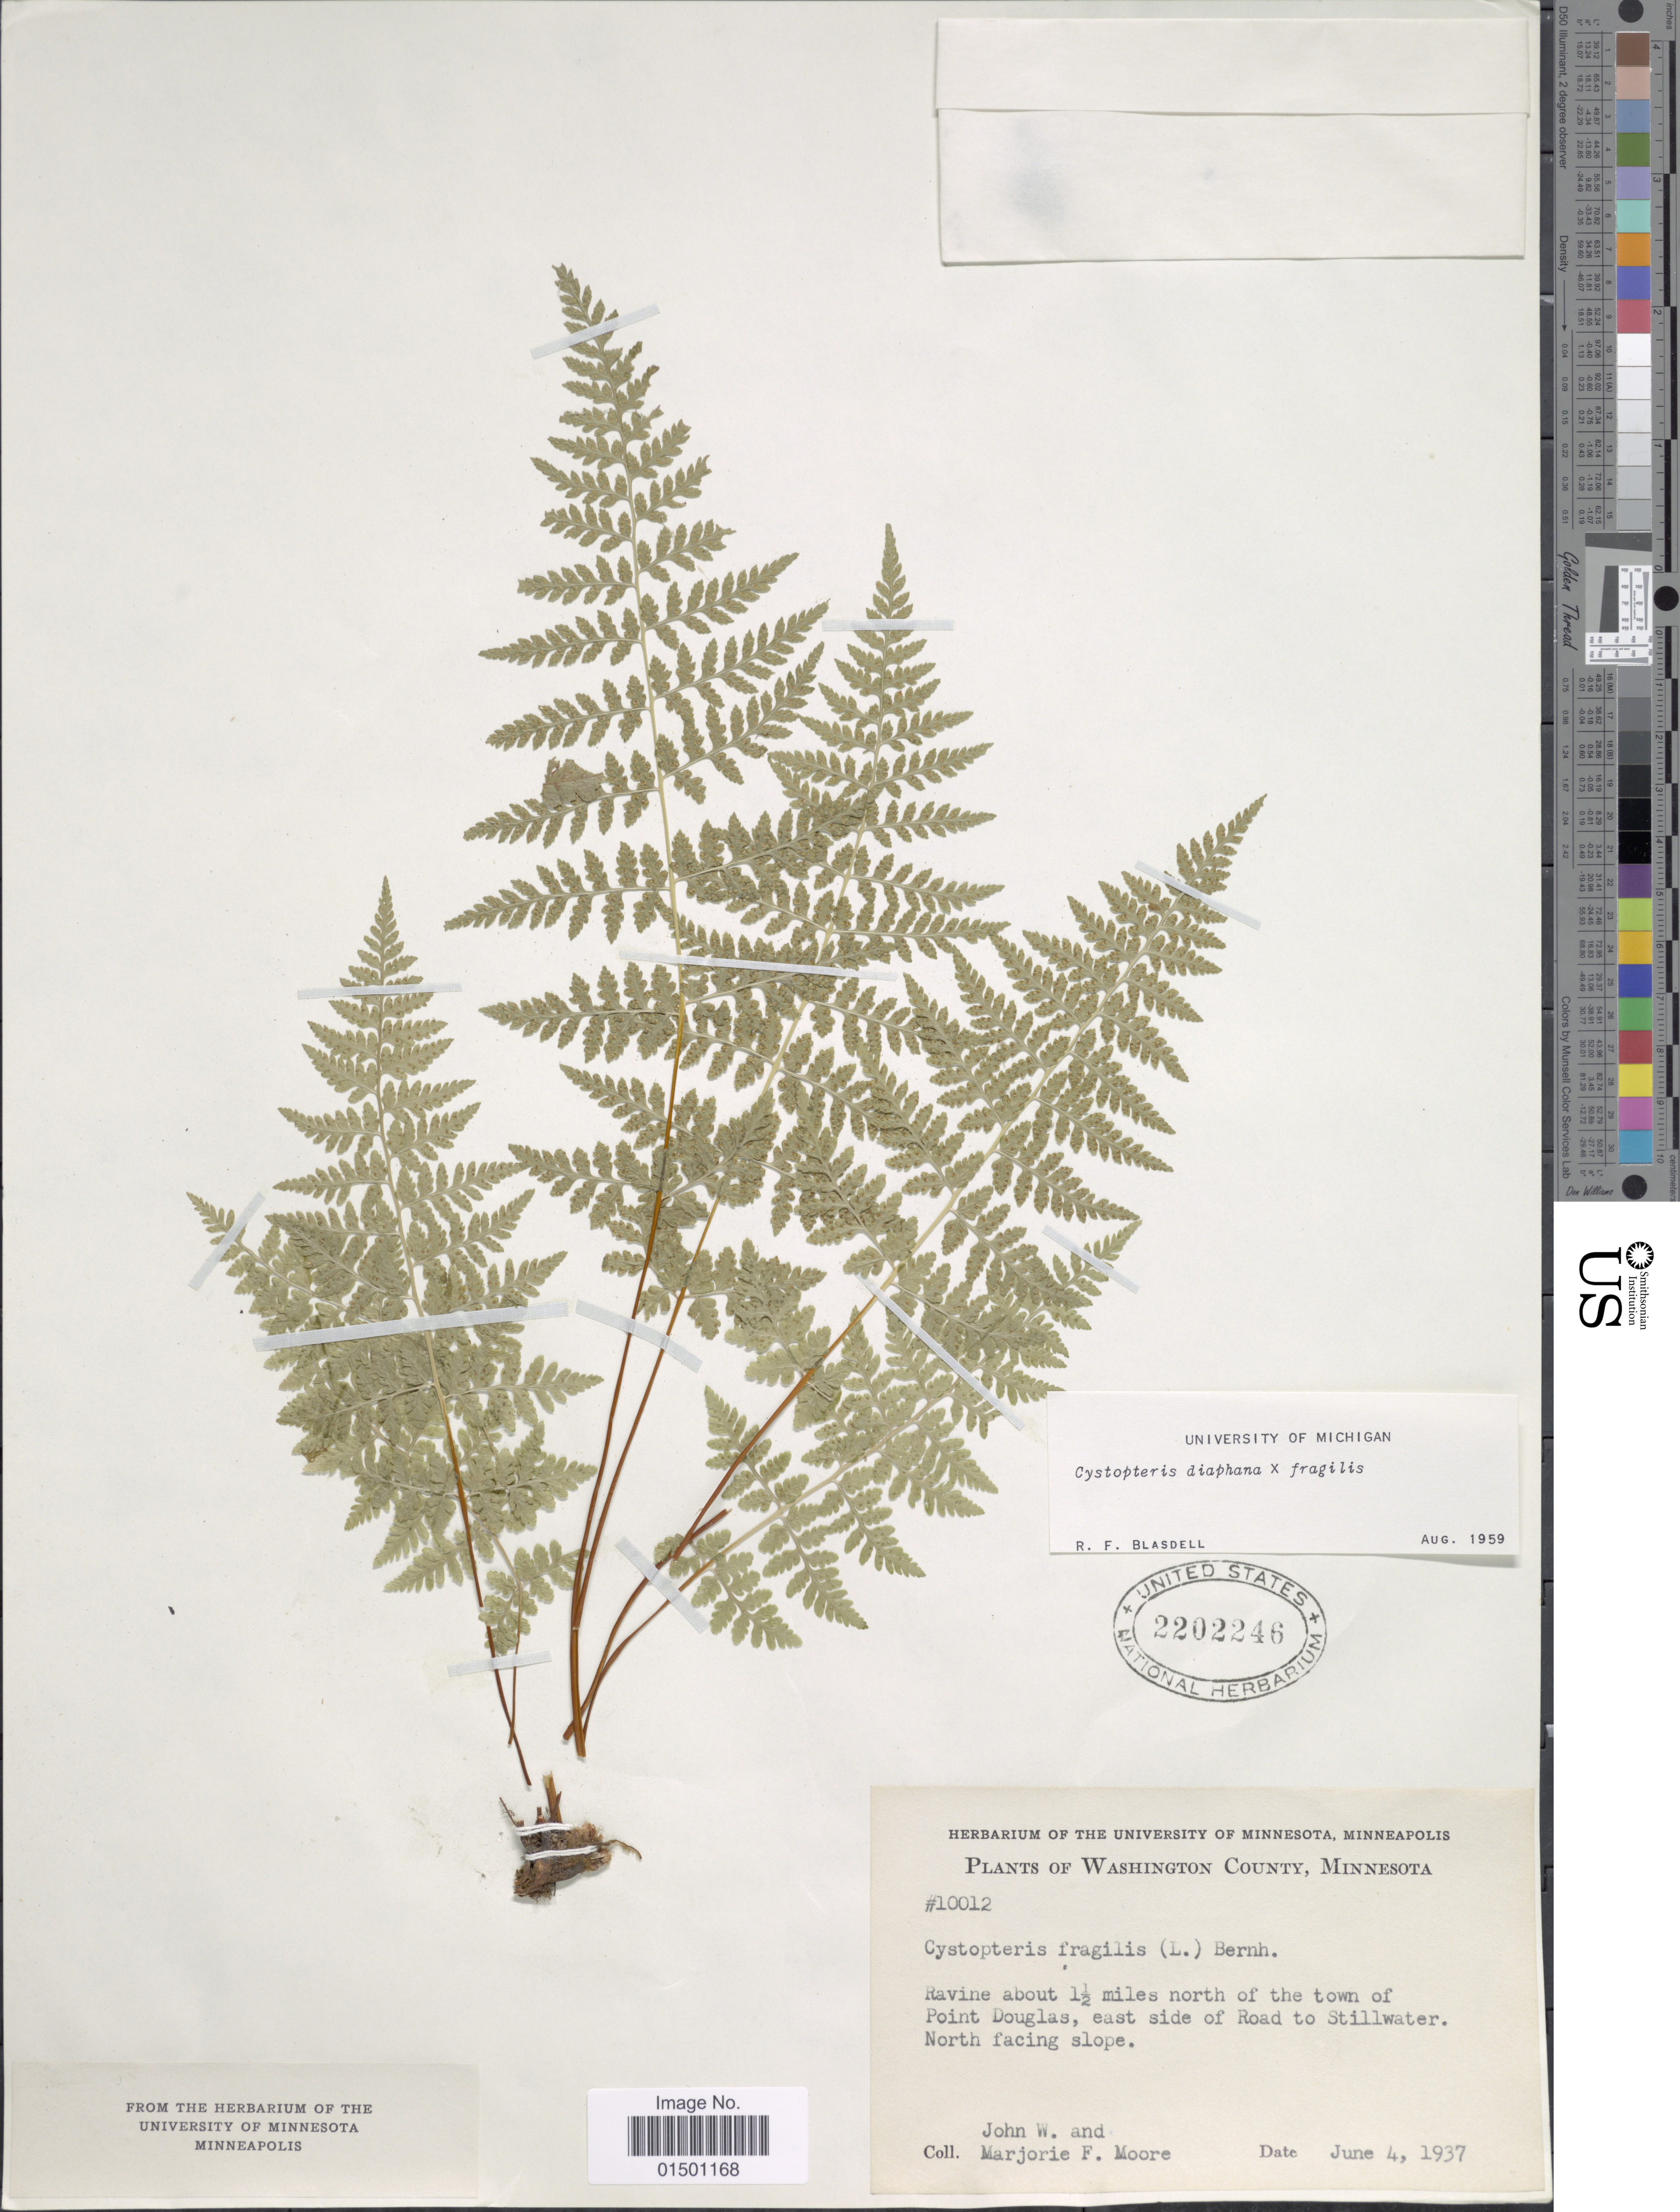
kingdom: Plantae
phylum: Tracheophyta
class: Polypodiopsida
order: Polypodiales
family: Cystopteridaceae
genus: Cystopteris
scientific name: Cystopteris diaphana x C. fragilis (L.) Bernh.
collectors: W. John & M. F. Moore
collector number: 10012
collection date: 1937-06-04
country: United States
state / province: Minnesota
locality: Washington County, Ravine about 1½ miles north of the town of Point Douglas, east side of Stillwater.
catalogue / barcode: US 2202246